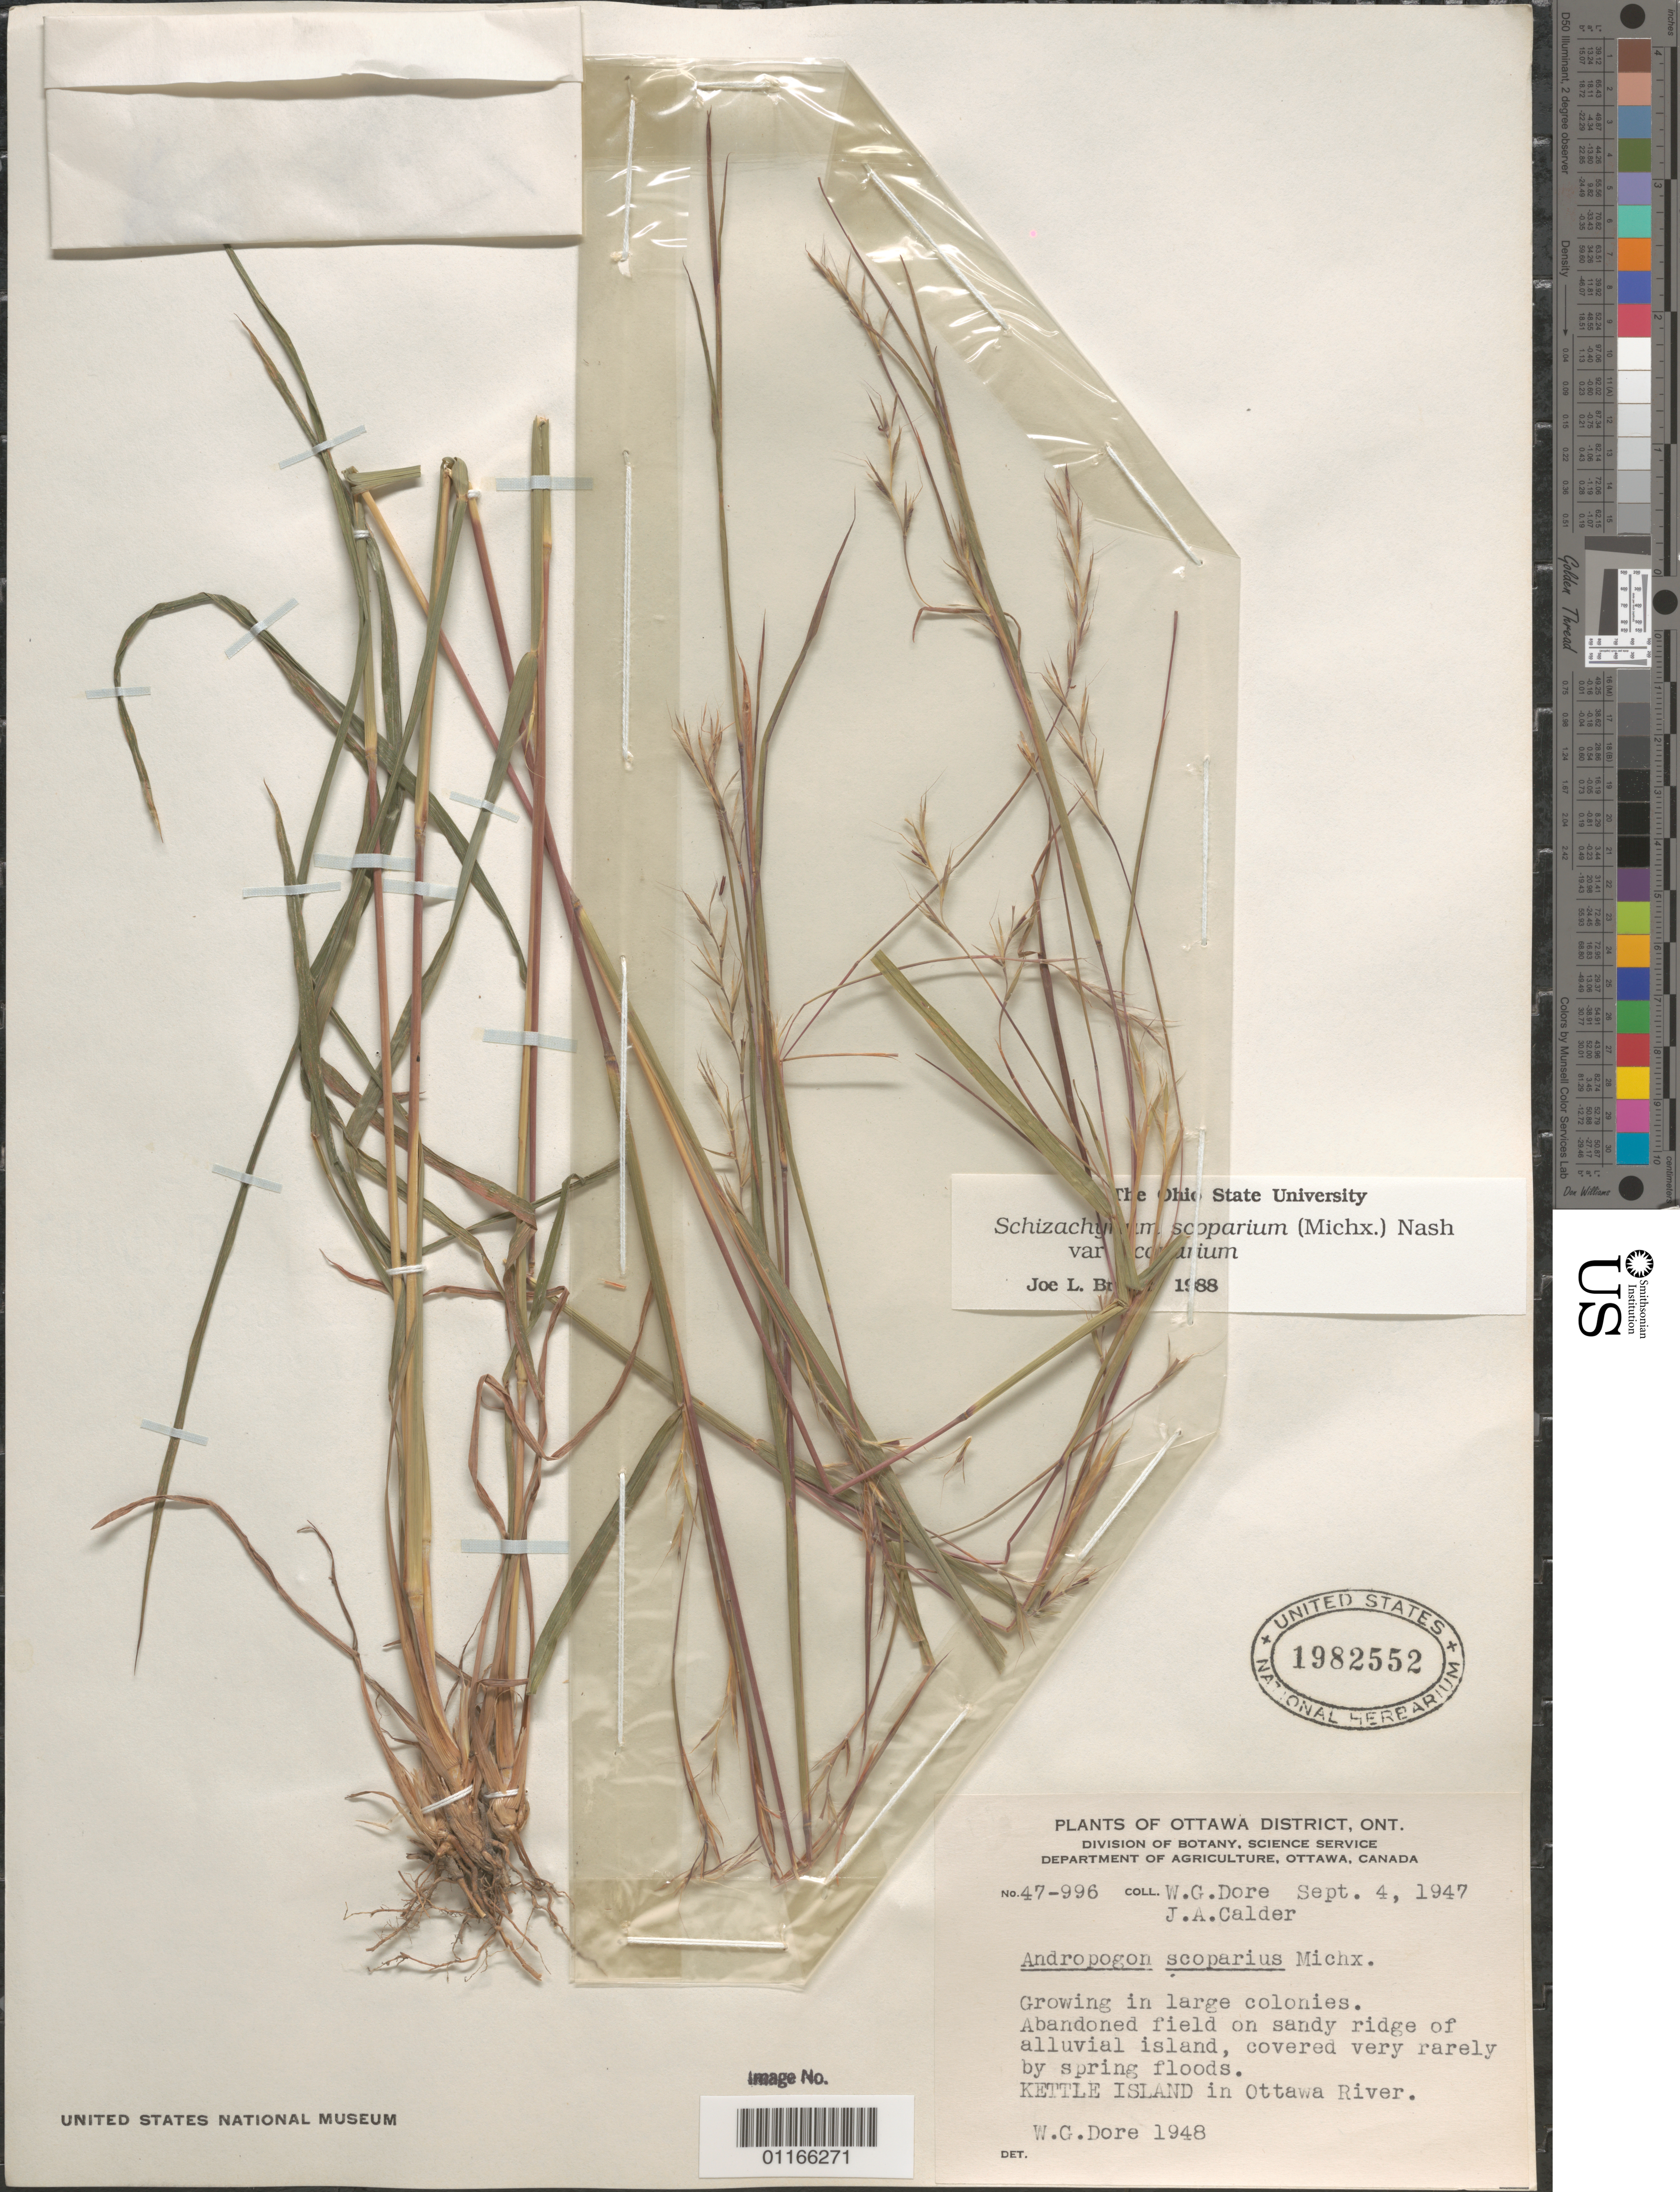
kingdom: Plantae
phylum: Tracheophyta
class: Liliopsida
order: Poales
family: Poaceae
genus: Schizachyrium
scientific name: Schizachyrium scoparium var. scoparium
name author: (Michx.) Nash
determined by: Bruner, J. L.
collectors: W. Dore & J. A. Calder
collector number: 47-996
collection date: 1947-09-04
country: Canada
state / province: Ontario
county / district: Ottawa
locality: Kettle Island in Ottawa River.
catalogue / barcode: US 1982552